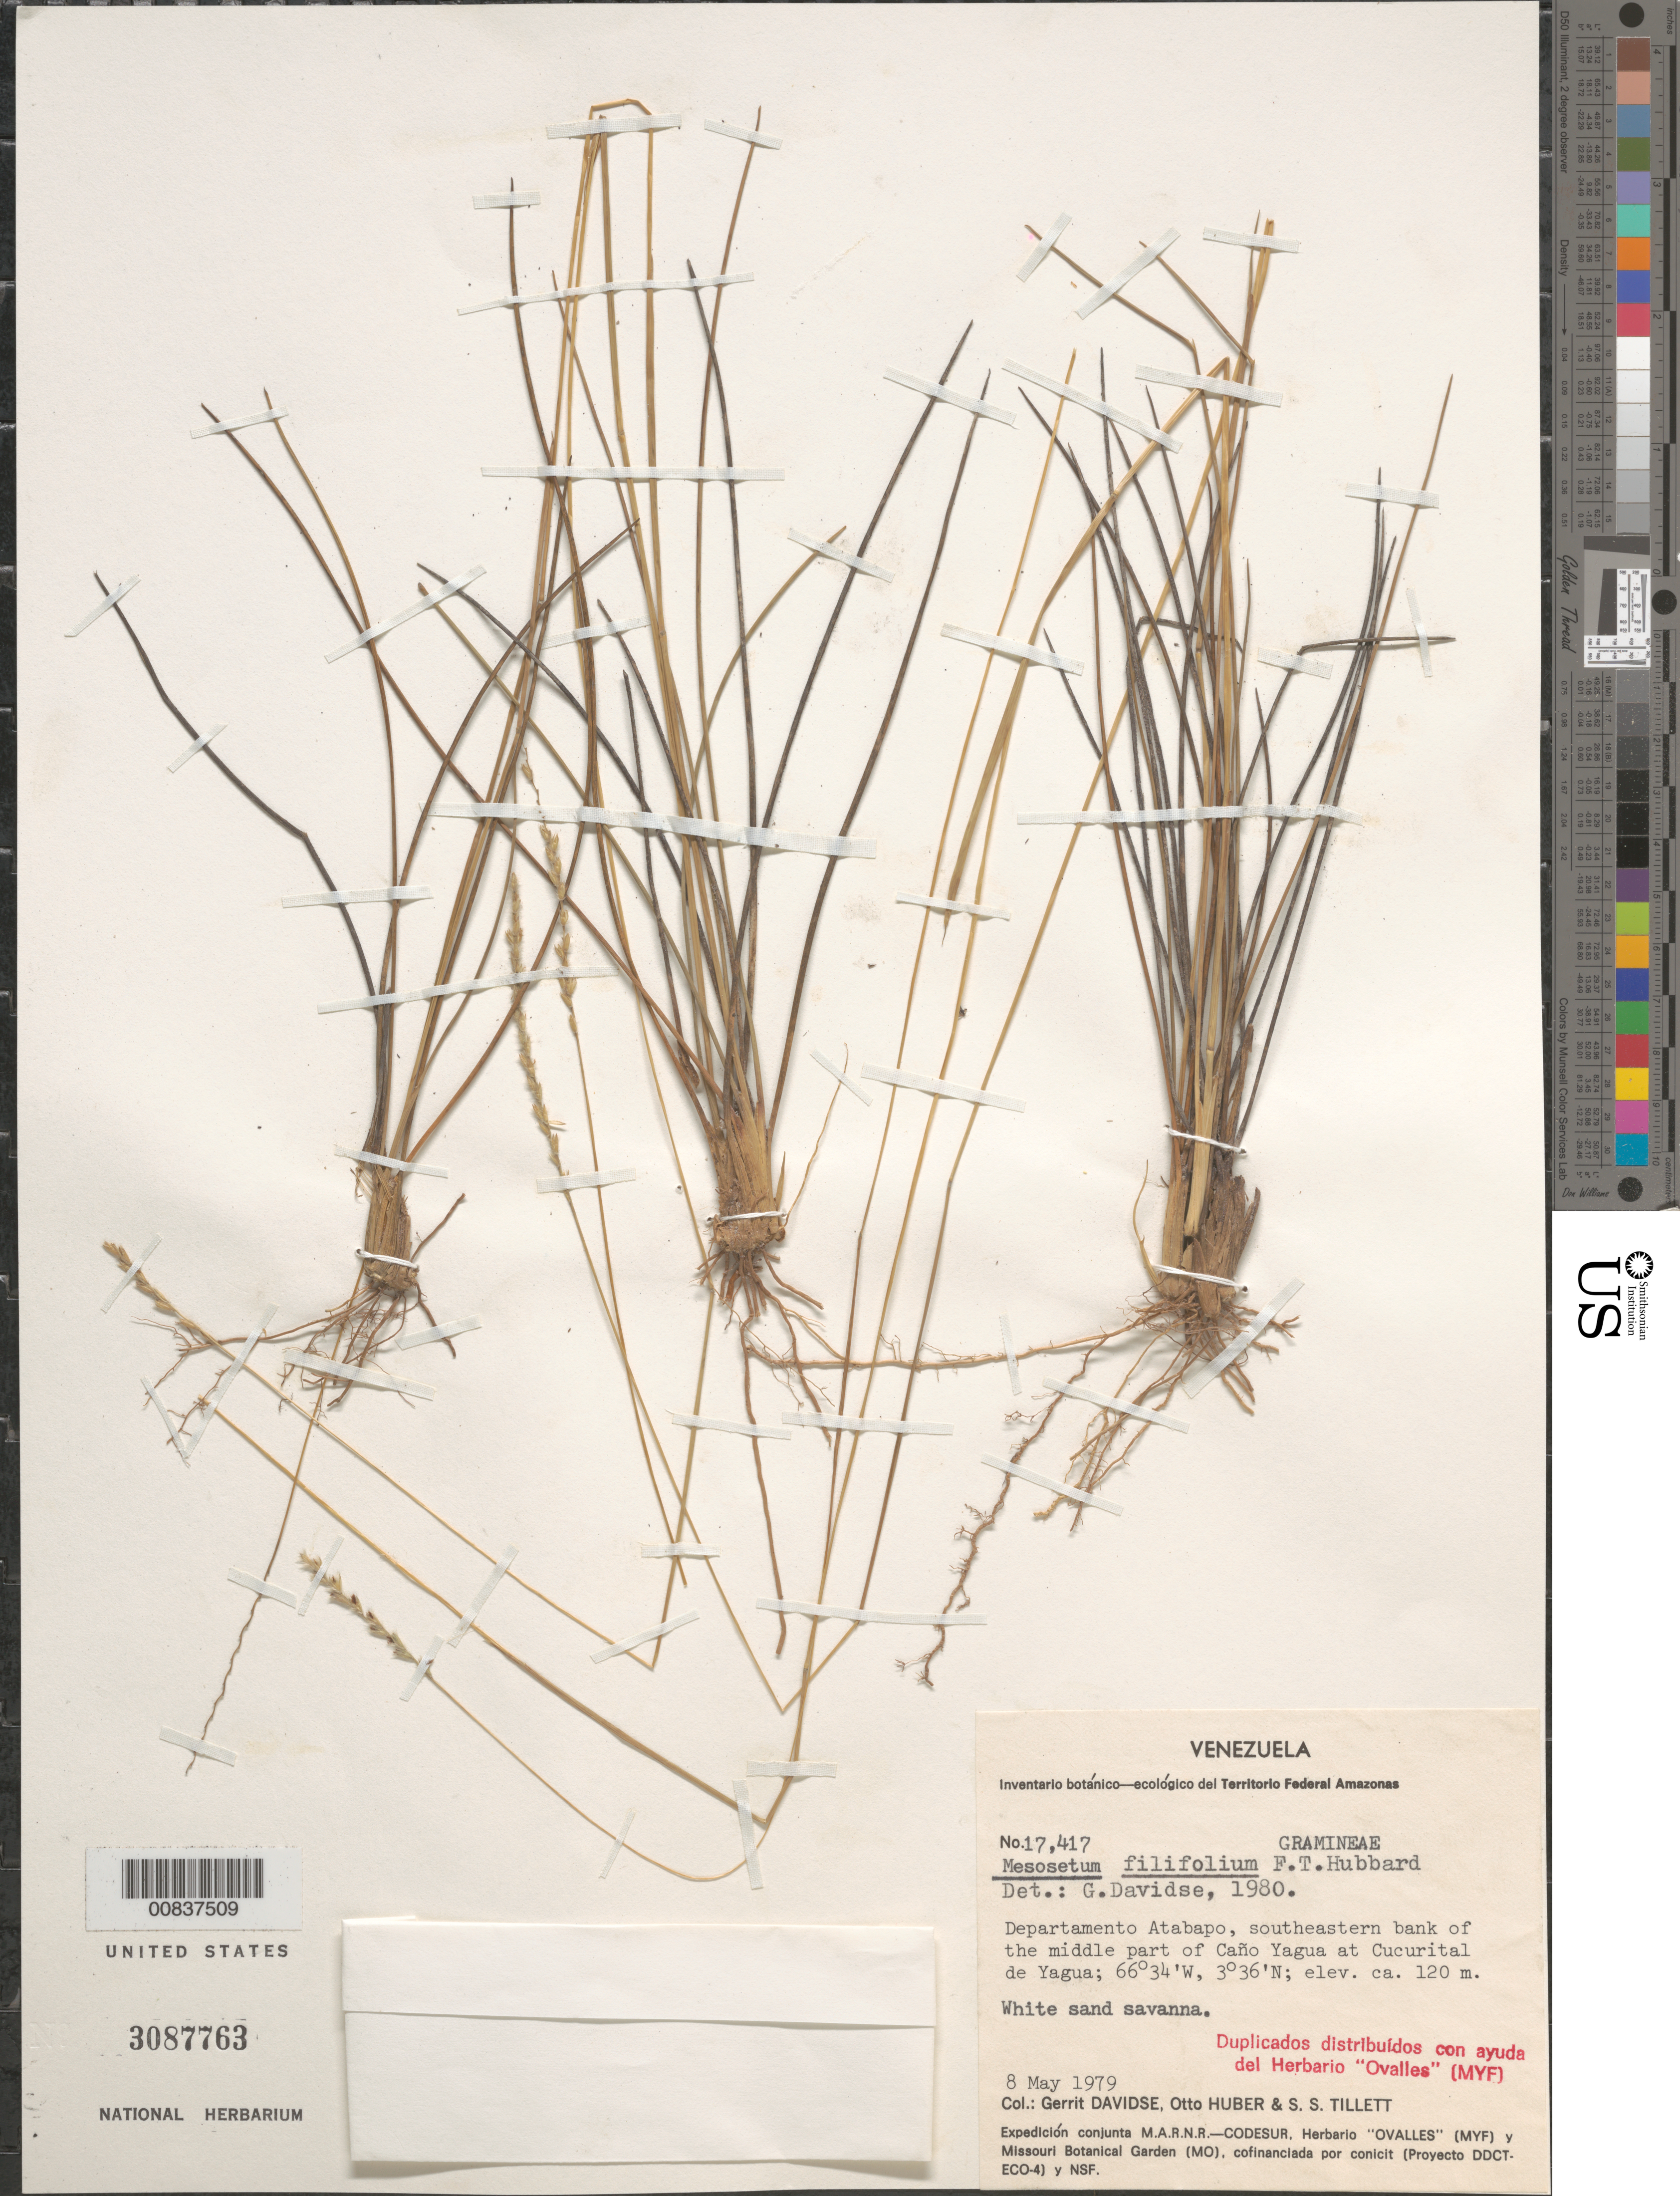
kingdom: Plantae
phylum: Tracheophyta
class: Liliopsida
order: Poales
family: Poaceae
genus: Mesosetum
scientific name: Mesosetum filifolium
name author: F.T. Hubb.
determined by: Davidse, Gerrit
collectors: G. Davidse, O. Huber & S. S. Tillett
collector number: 17417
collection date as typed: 8-May-79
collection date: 1979-05-08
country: Venezuela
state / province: Amazonas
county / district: Atabapo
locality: Cucurital de Yagua, SE bank of the middle part of Caño Yagua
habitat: White sand savanna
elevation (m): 120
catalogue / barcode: US 3087763